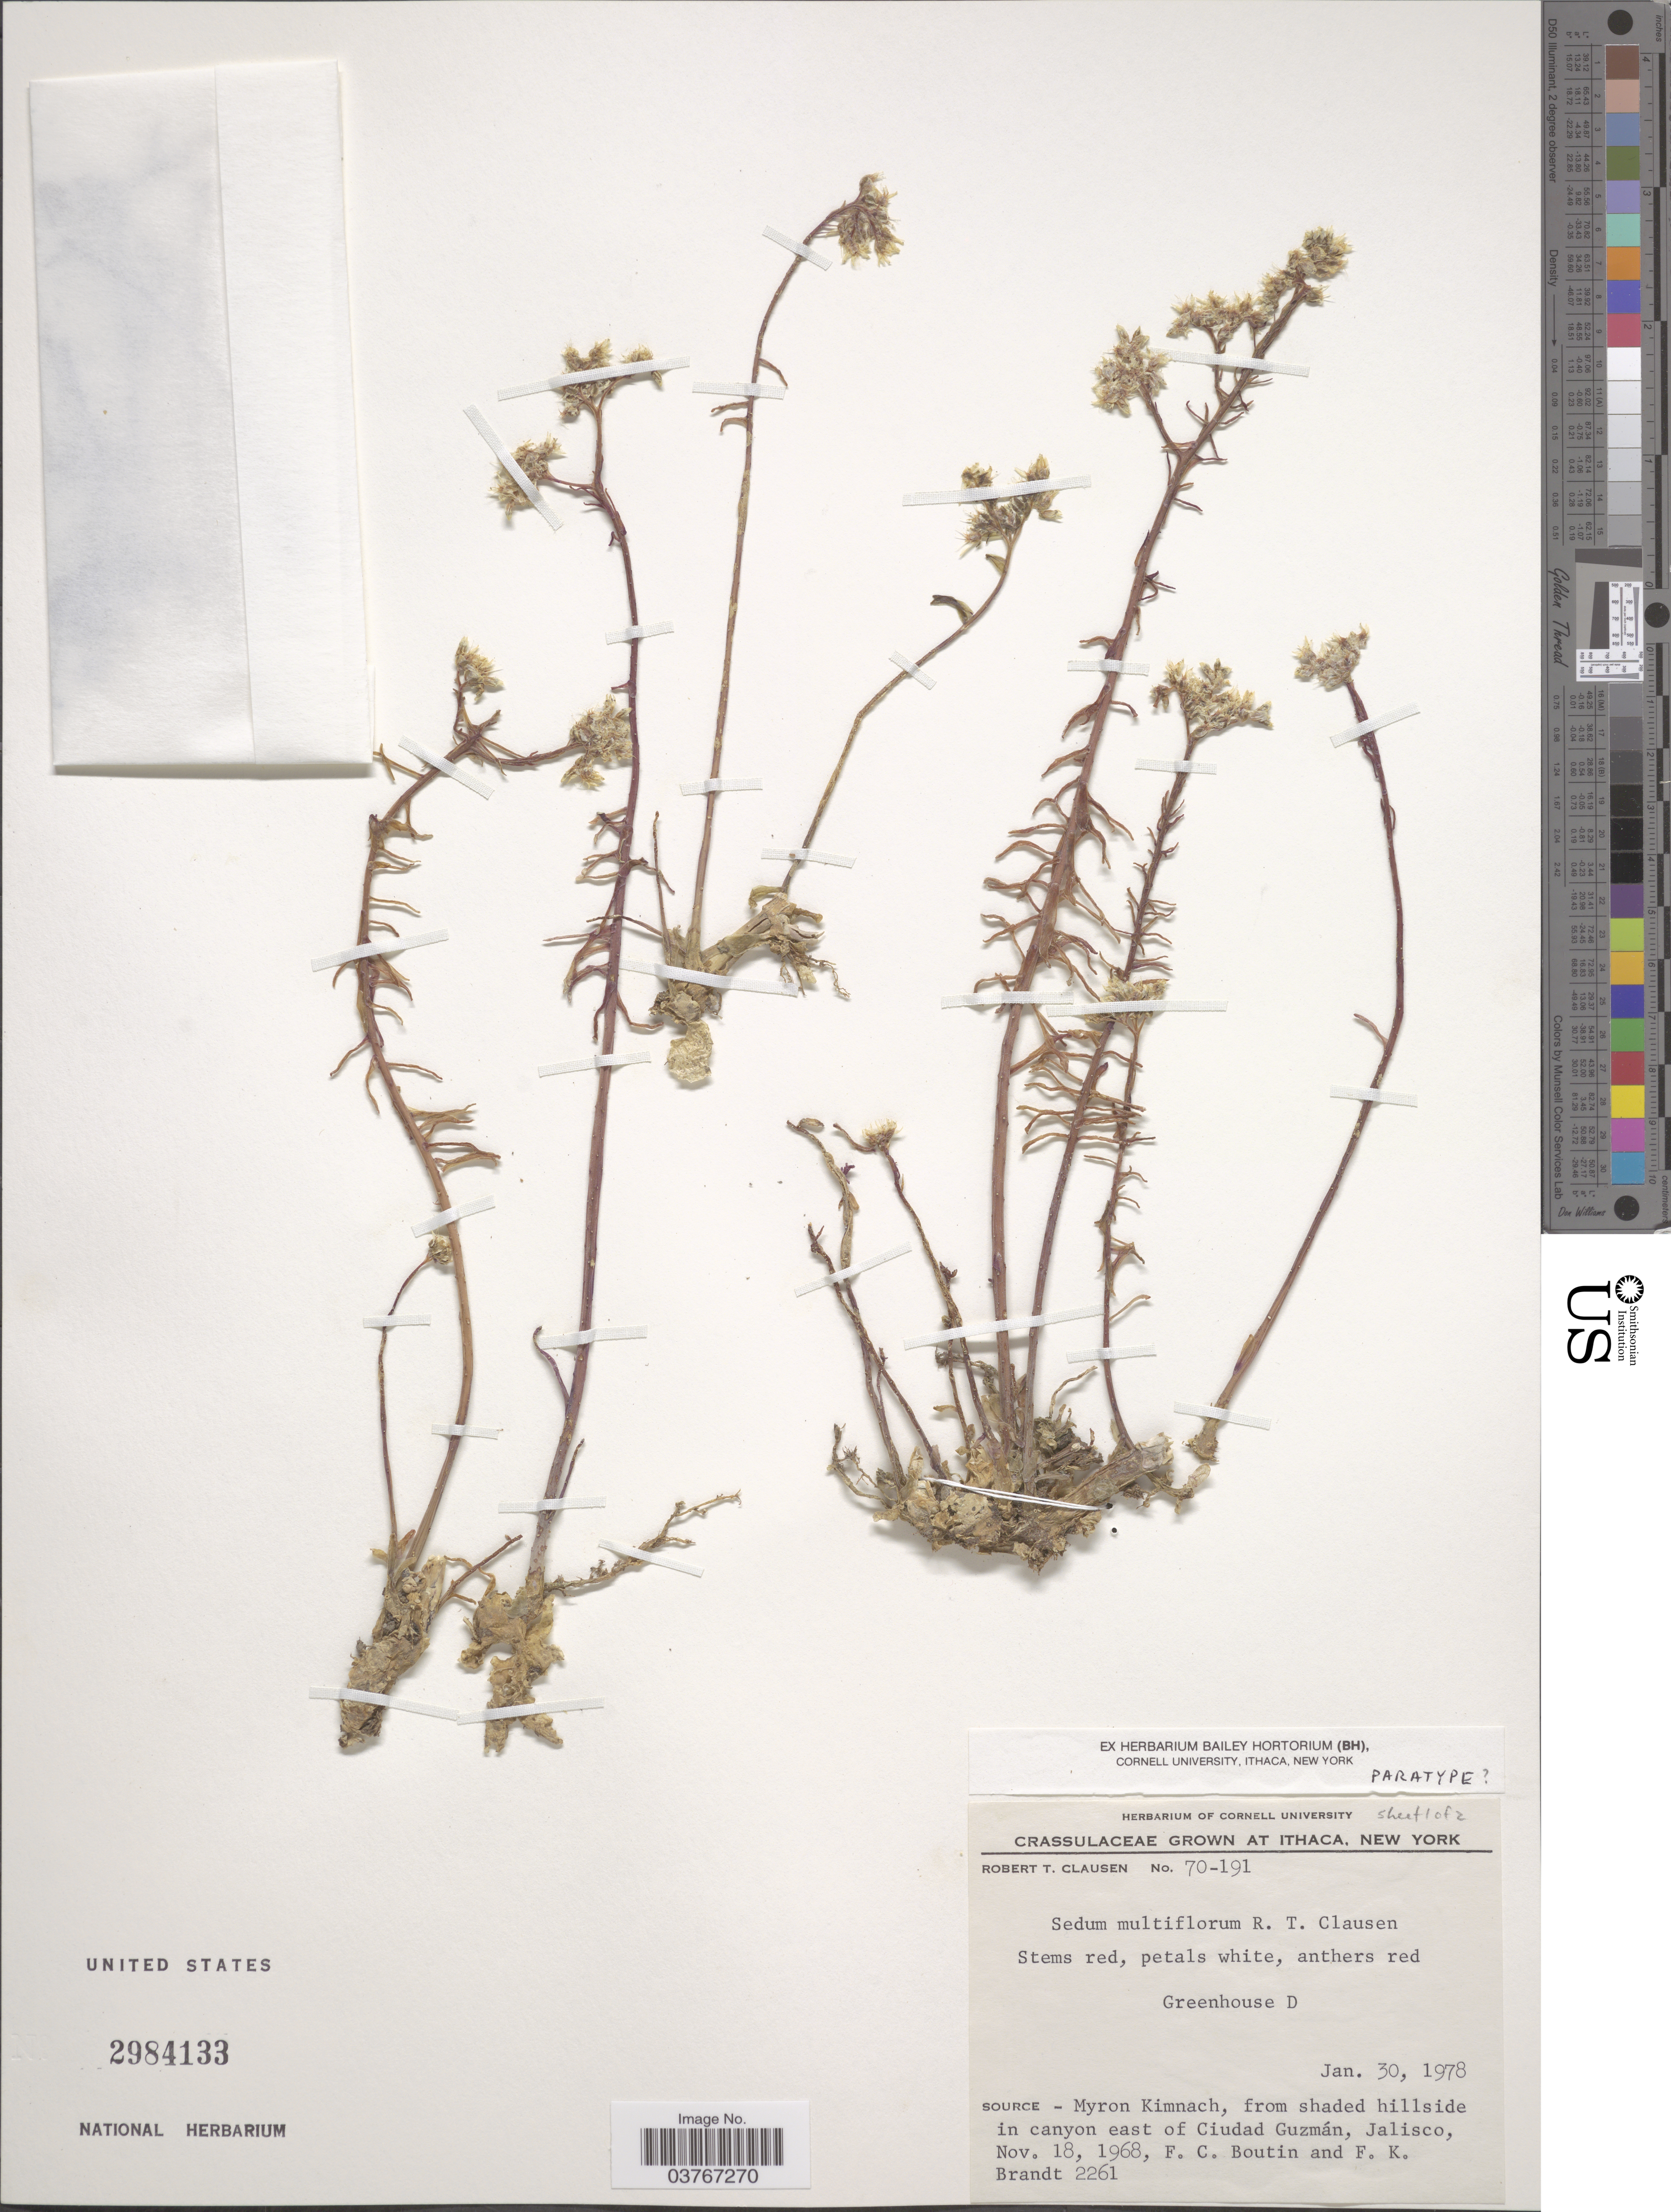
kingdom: Plantae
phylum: Tracheophyta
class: Magnoliopsida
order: Saxifragales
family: Crassulaceae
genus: Sedum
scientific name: Sedum multiflorum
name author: R.T. Clausen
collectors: R. T. Clausen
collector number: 70-191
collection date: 1978-01-30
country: United States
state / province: New York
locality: Ithaca. Greenhouse D.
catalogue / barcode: US 2984133